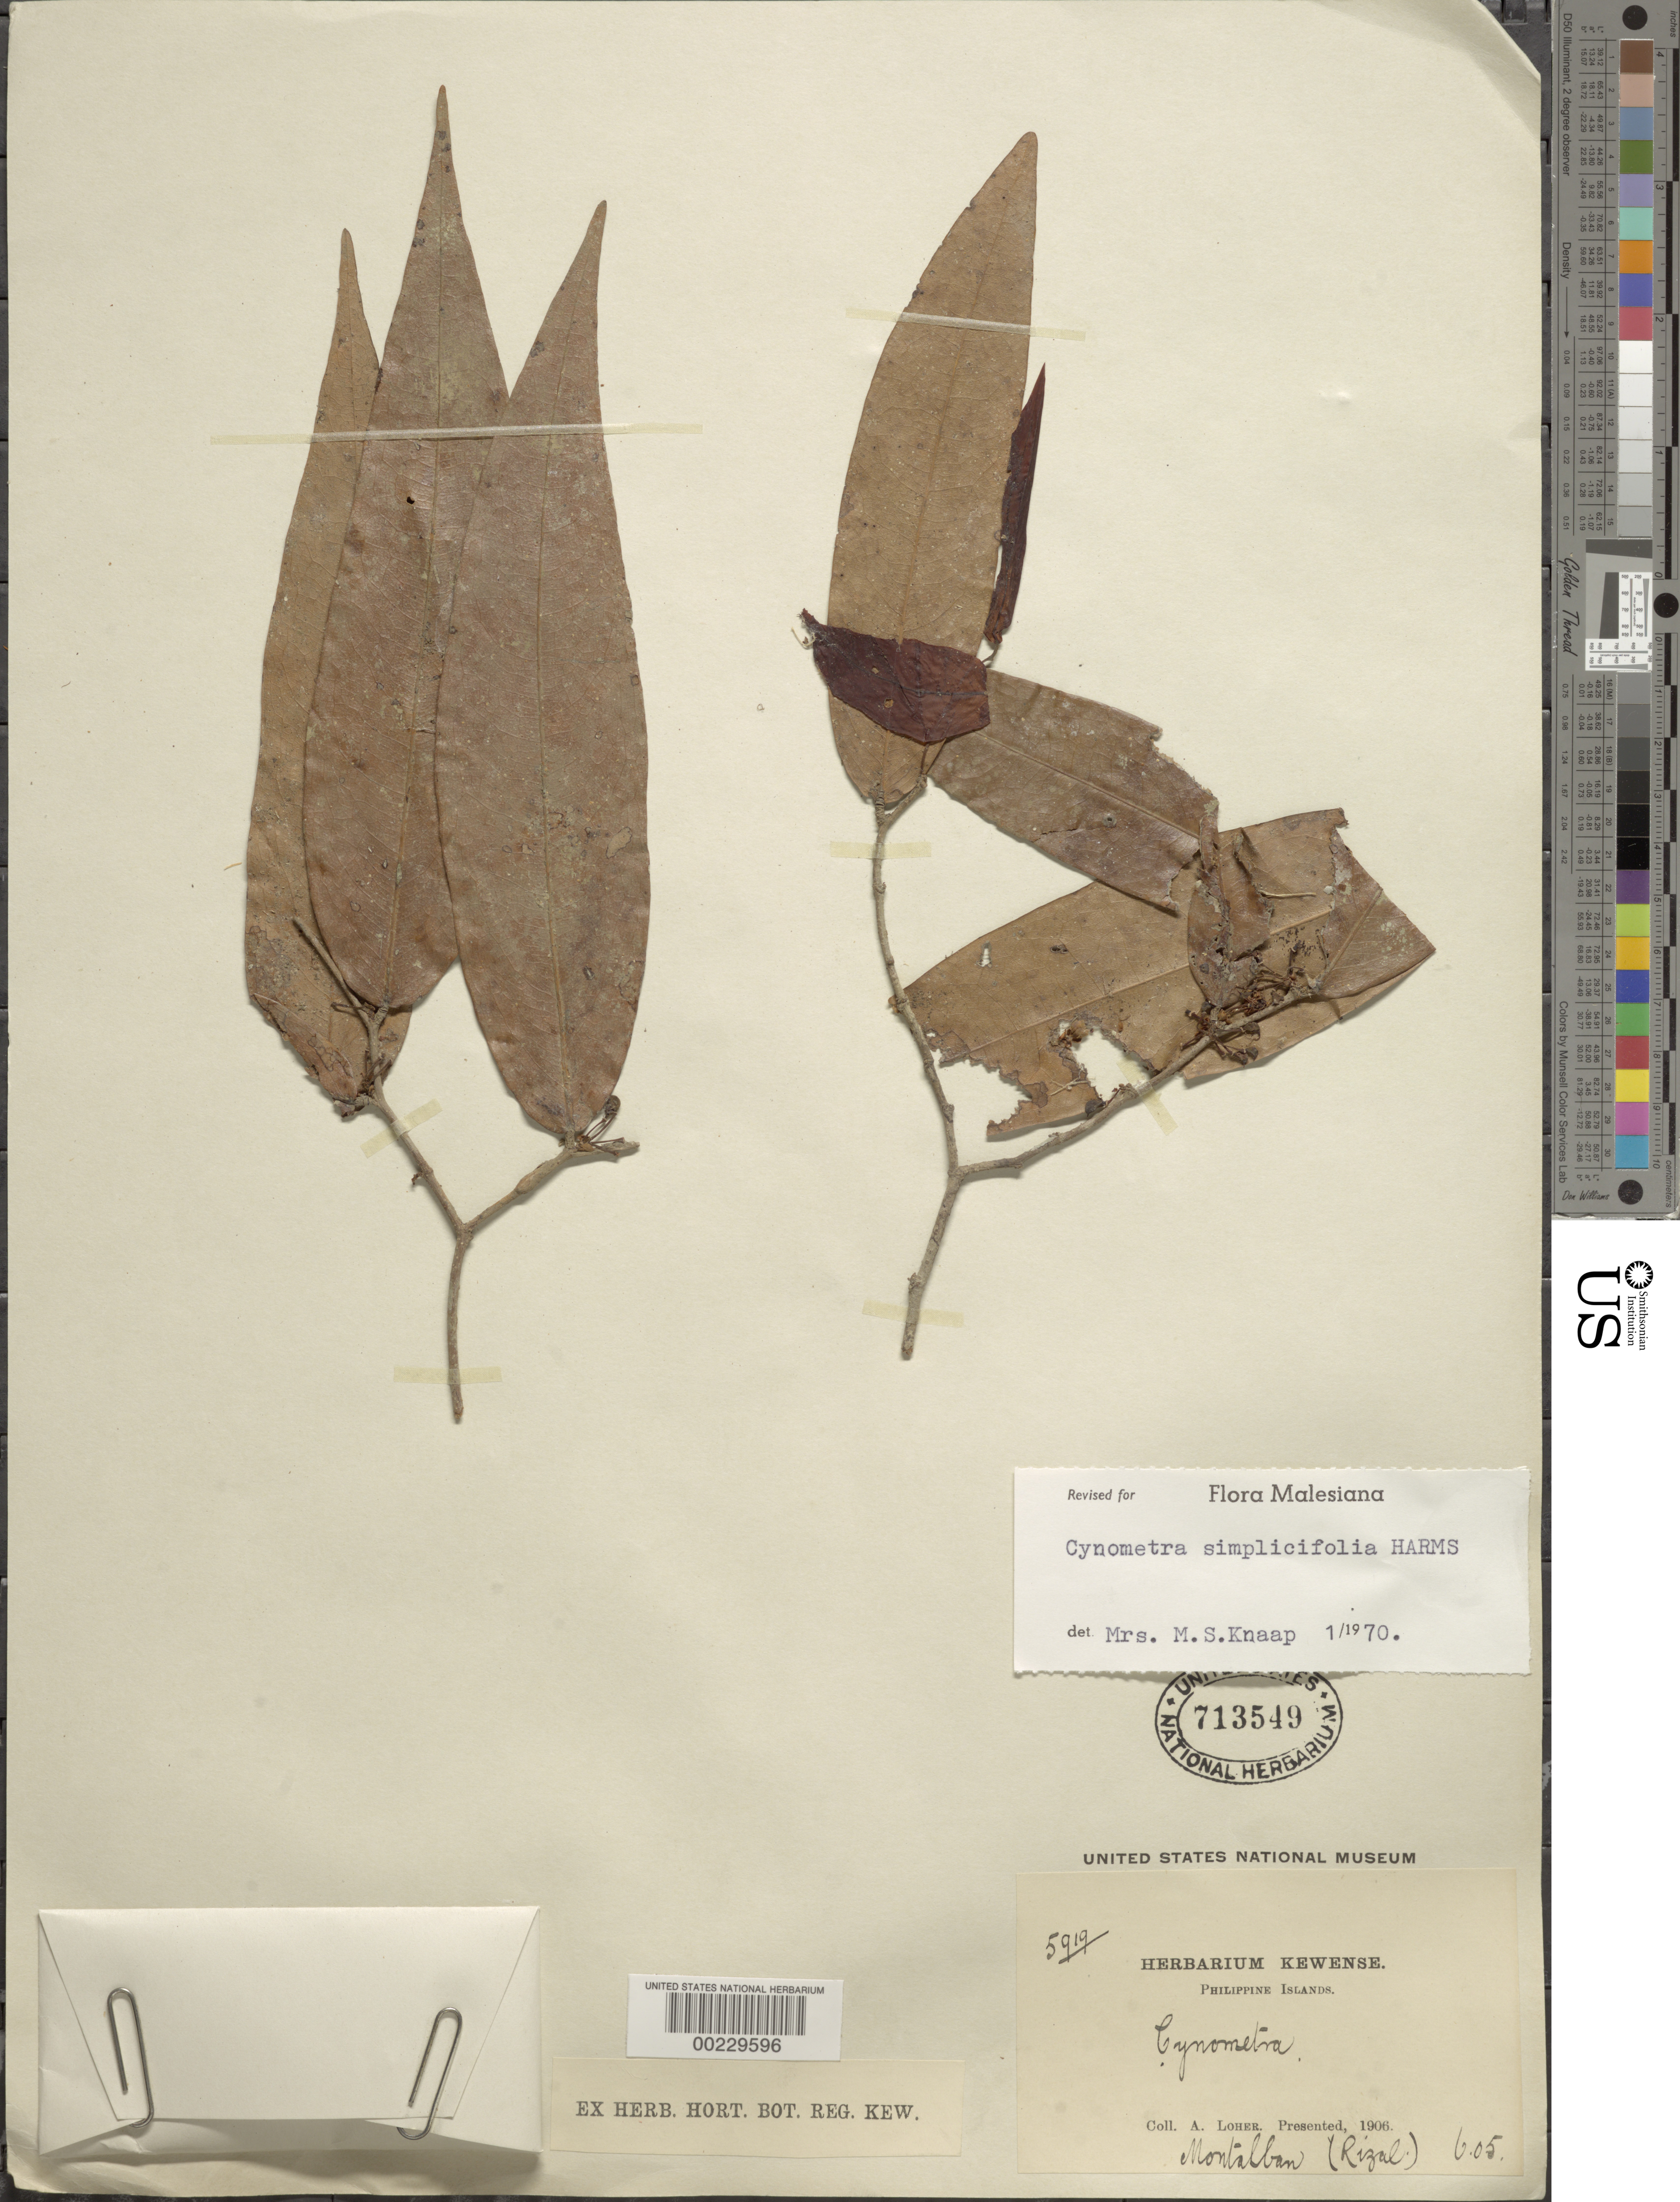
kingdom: Plantae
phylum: Tracheophyta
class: Magnoliopsida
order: Fabales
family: Fabaceae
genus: Cynometra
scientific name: Cynometra simplicifolia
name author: Harms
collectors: A. Loher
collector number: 5919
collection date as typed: Jun 1905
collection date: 1905-06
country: Philippines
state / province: Calabarzon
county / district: Rizal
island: Luzon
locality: Montalban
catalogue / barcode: US 713549